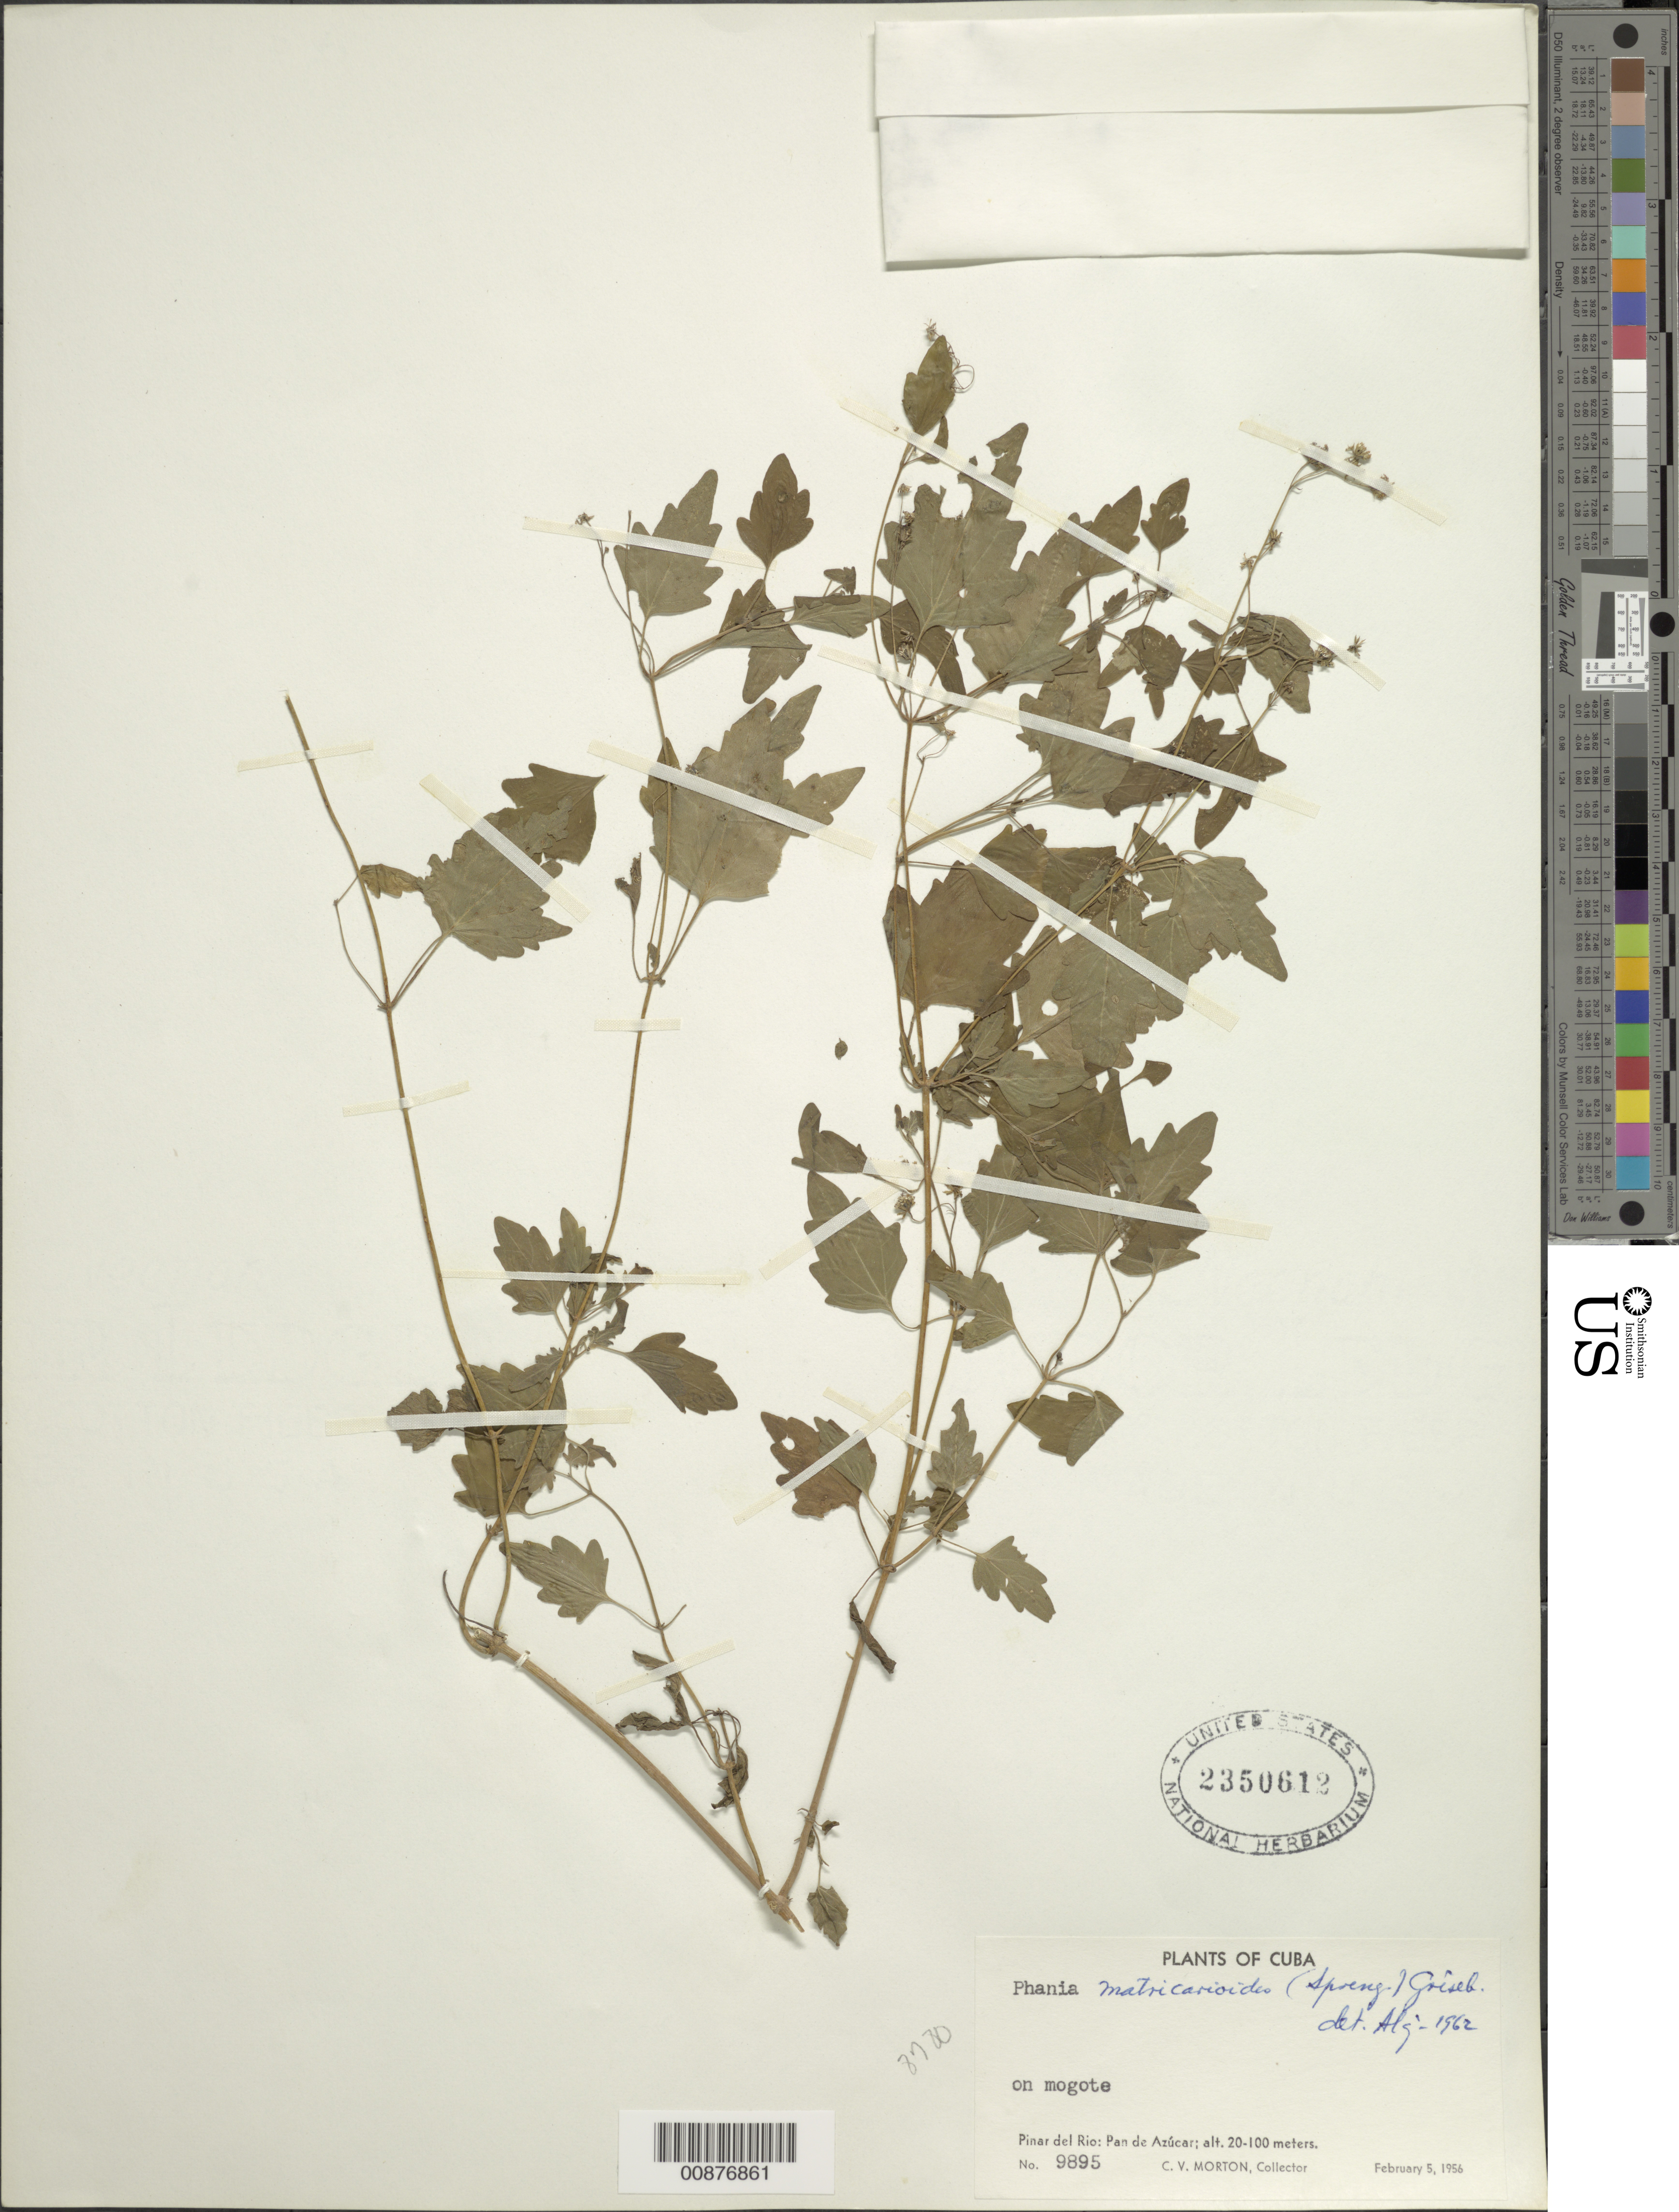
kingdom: Plantae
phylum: Tracheophyta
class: Magnoliopsida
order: Asterales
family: Asteraceae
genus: Phania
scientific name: Phania matricarioides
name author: (Spreng.) Griseb.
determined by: Liogier, Alain H.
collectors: C. V. Morton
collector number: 9895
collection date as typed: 05 Feb 1956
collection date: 1956-02-05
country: Cuba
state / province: Pinar del Río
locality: Pan de Azucar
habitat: On mogote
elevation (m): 20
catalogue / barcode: US 2350612